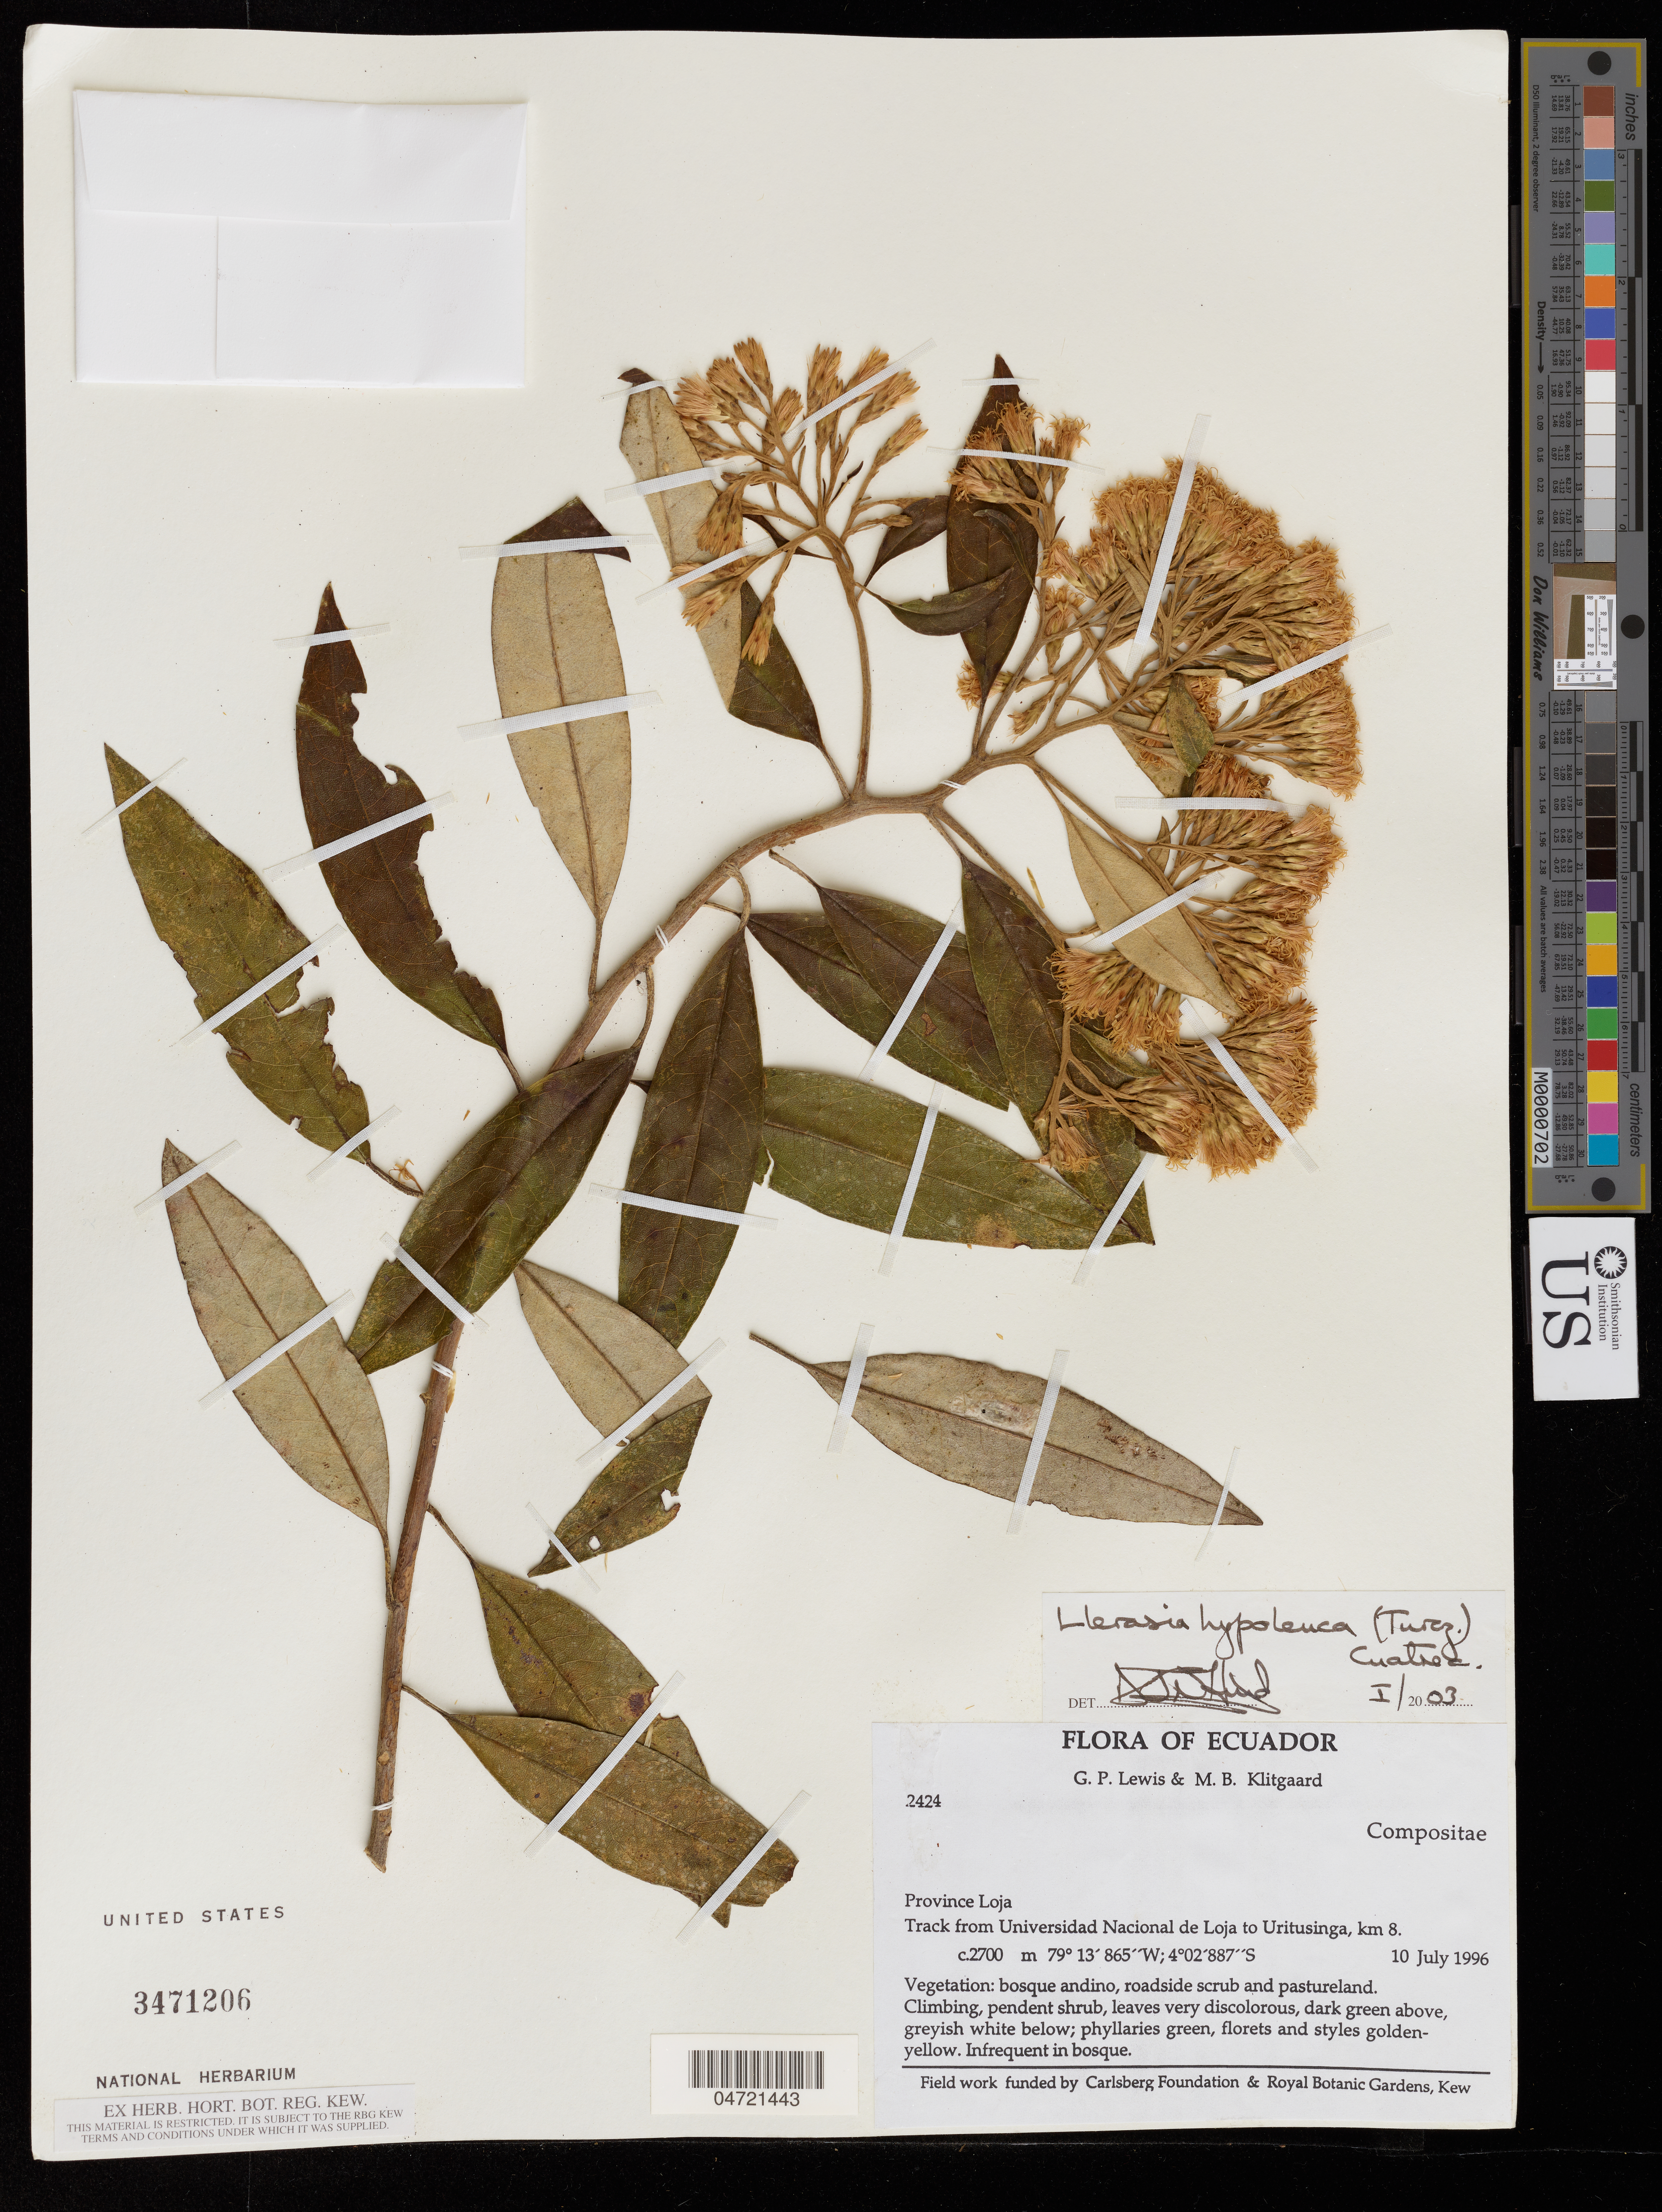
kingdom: Plantae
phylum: Tracheophyta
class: Magnoliopsida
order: Asterales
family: Asteraceae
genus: Llerasia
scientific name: Llerasia hypoleuca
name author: (Turcz.) Cuatrec.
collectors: G. P. Lewis, B. B. Klitgaard, M. B. Klitgaard & D. Kerr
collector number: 2424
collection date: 1996-07-10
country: Ecuador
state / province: Loja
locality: Track from Universidad Nacional de Loja to Uritusinga, km 8.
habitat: bosque andino, roadside scrub and pastureland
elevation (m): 2700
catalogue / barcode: US 3471206